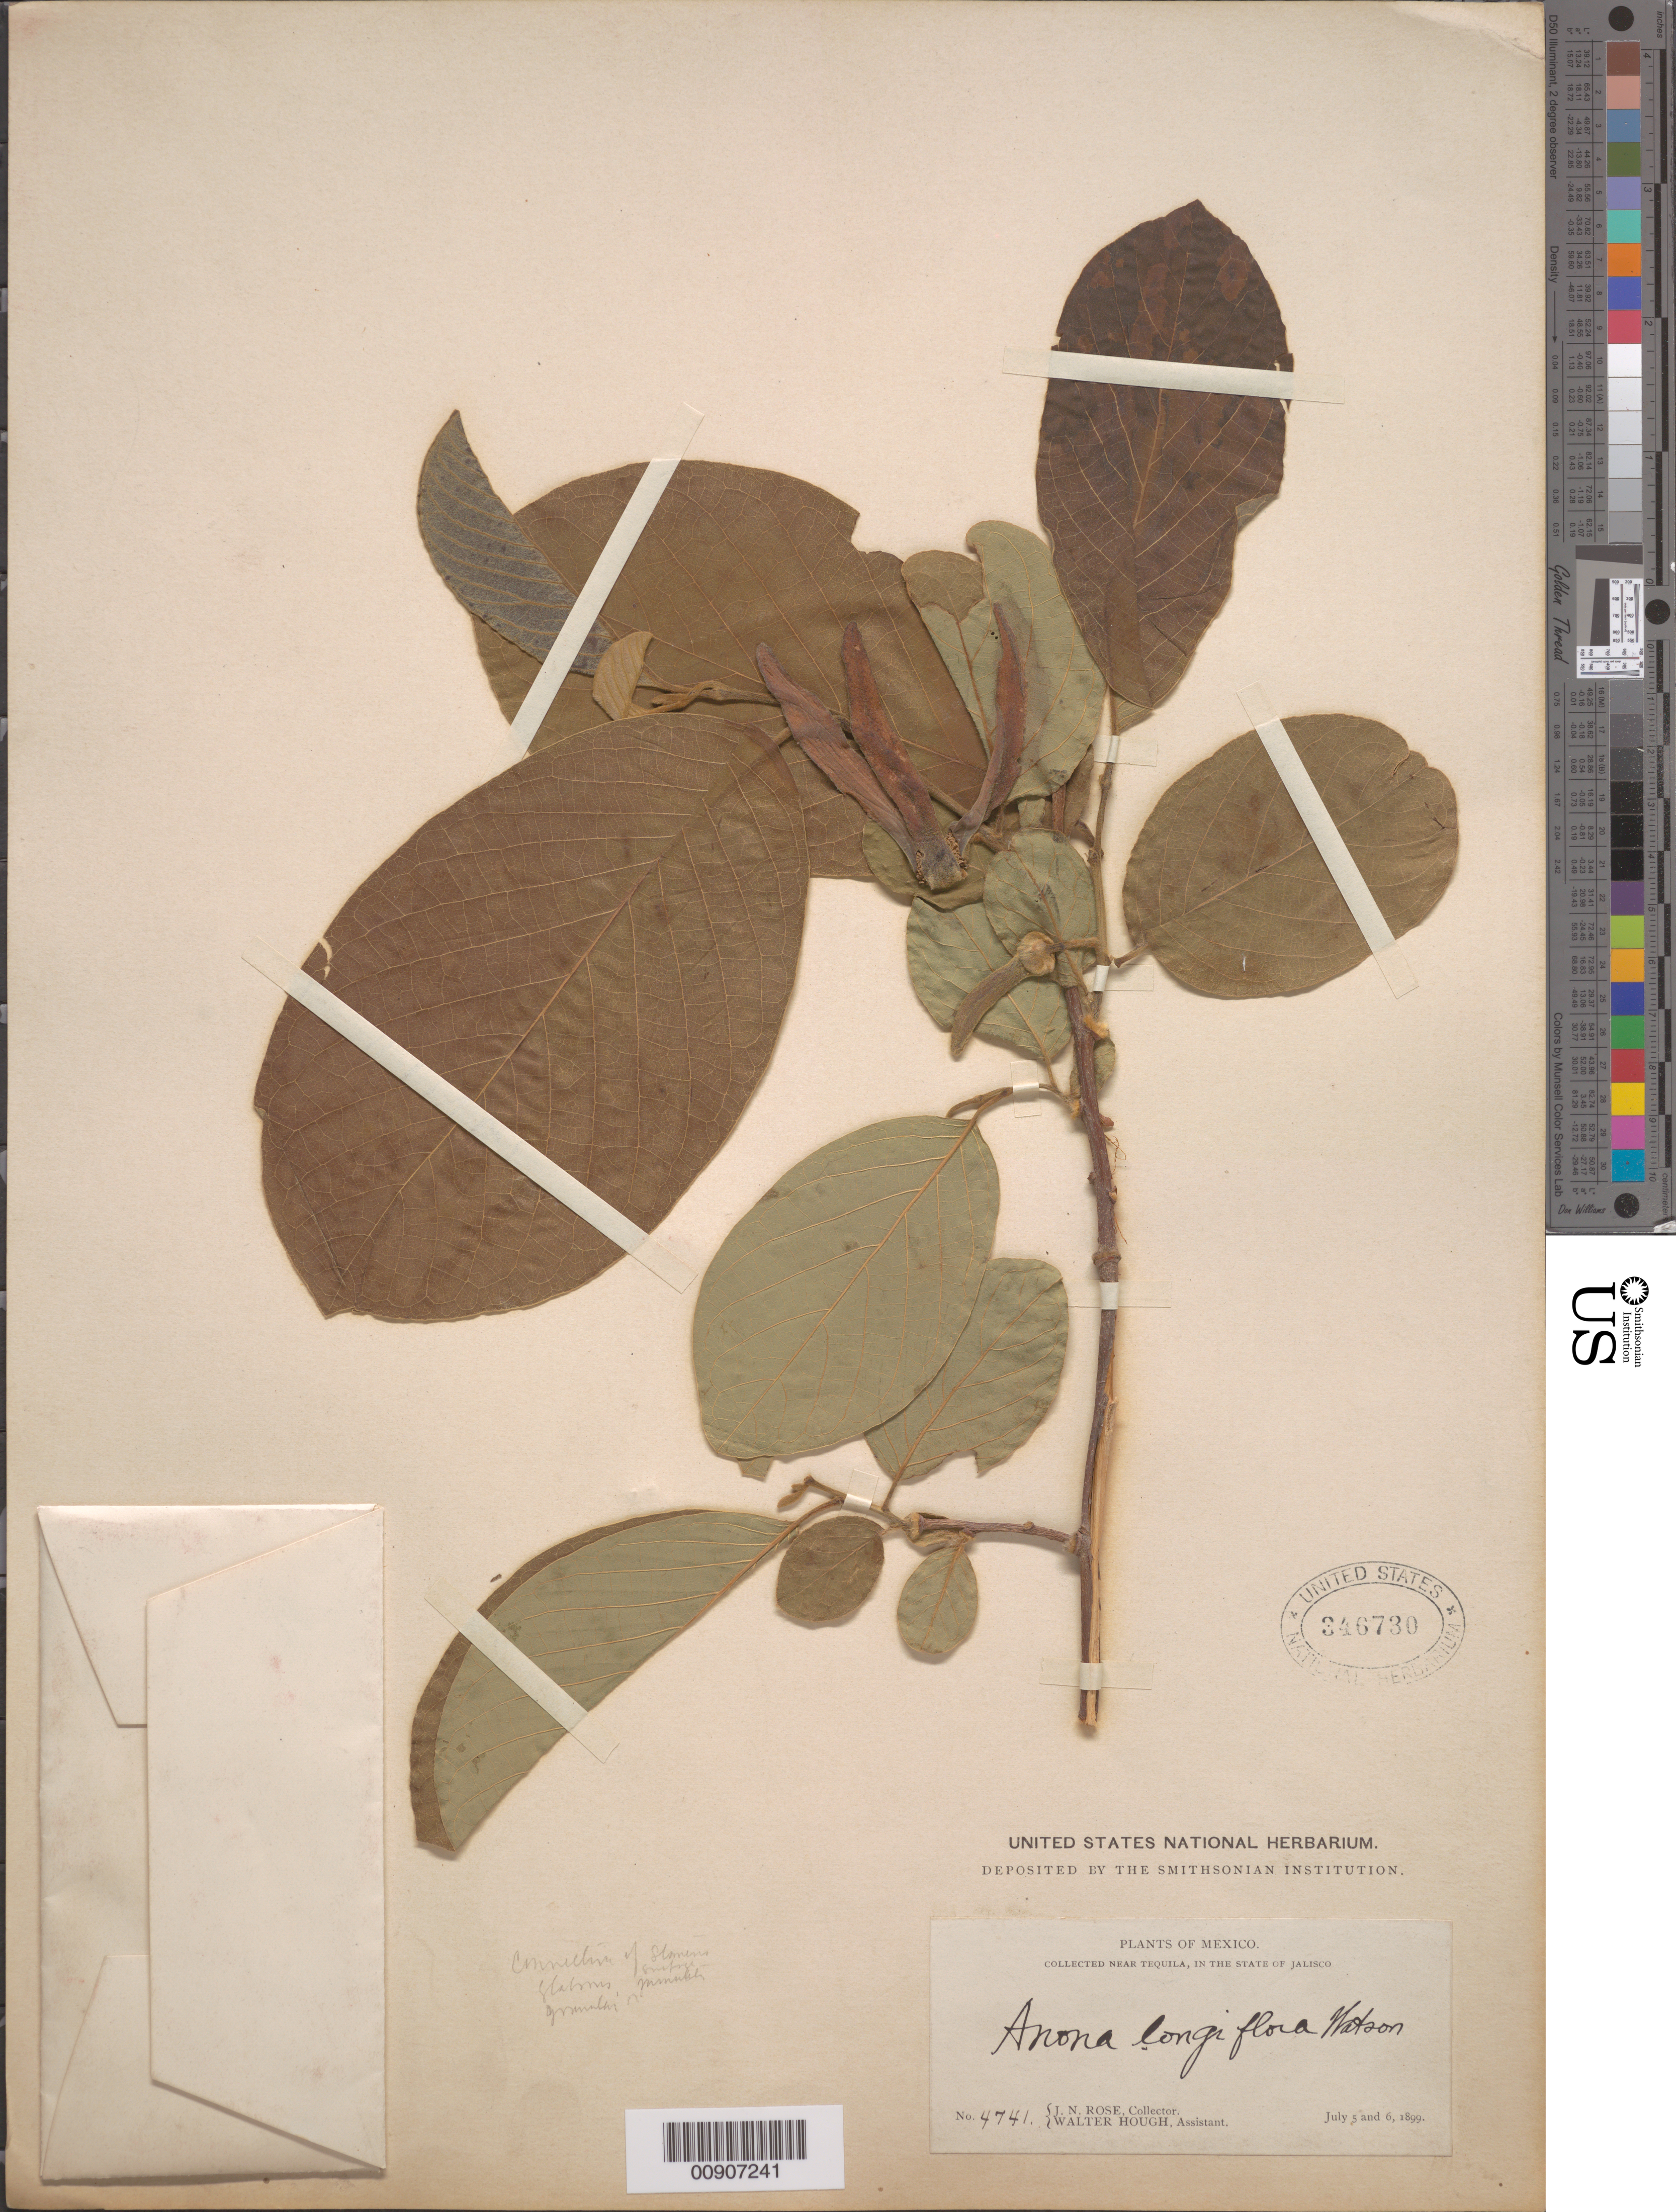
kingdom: Plantae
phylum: Tracheophyta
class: Magnoliopsida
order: Magnoliales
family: Annonaceae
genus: Annona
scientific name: Annona longiflora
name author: S. Watson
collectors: J. N. Rose & W. Hough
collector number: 4741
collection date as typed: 05 Jul 1899 to 06 Jul 1899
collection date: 1899-07-05/1899-07-06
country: Mexico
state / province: Jalisco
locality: Near Tequila, in the State of Jalisco.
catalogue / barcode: US 346730